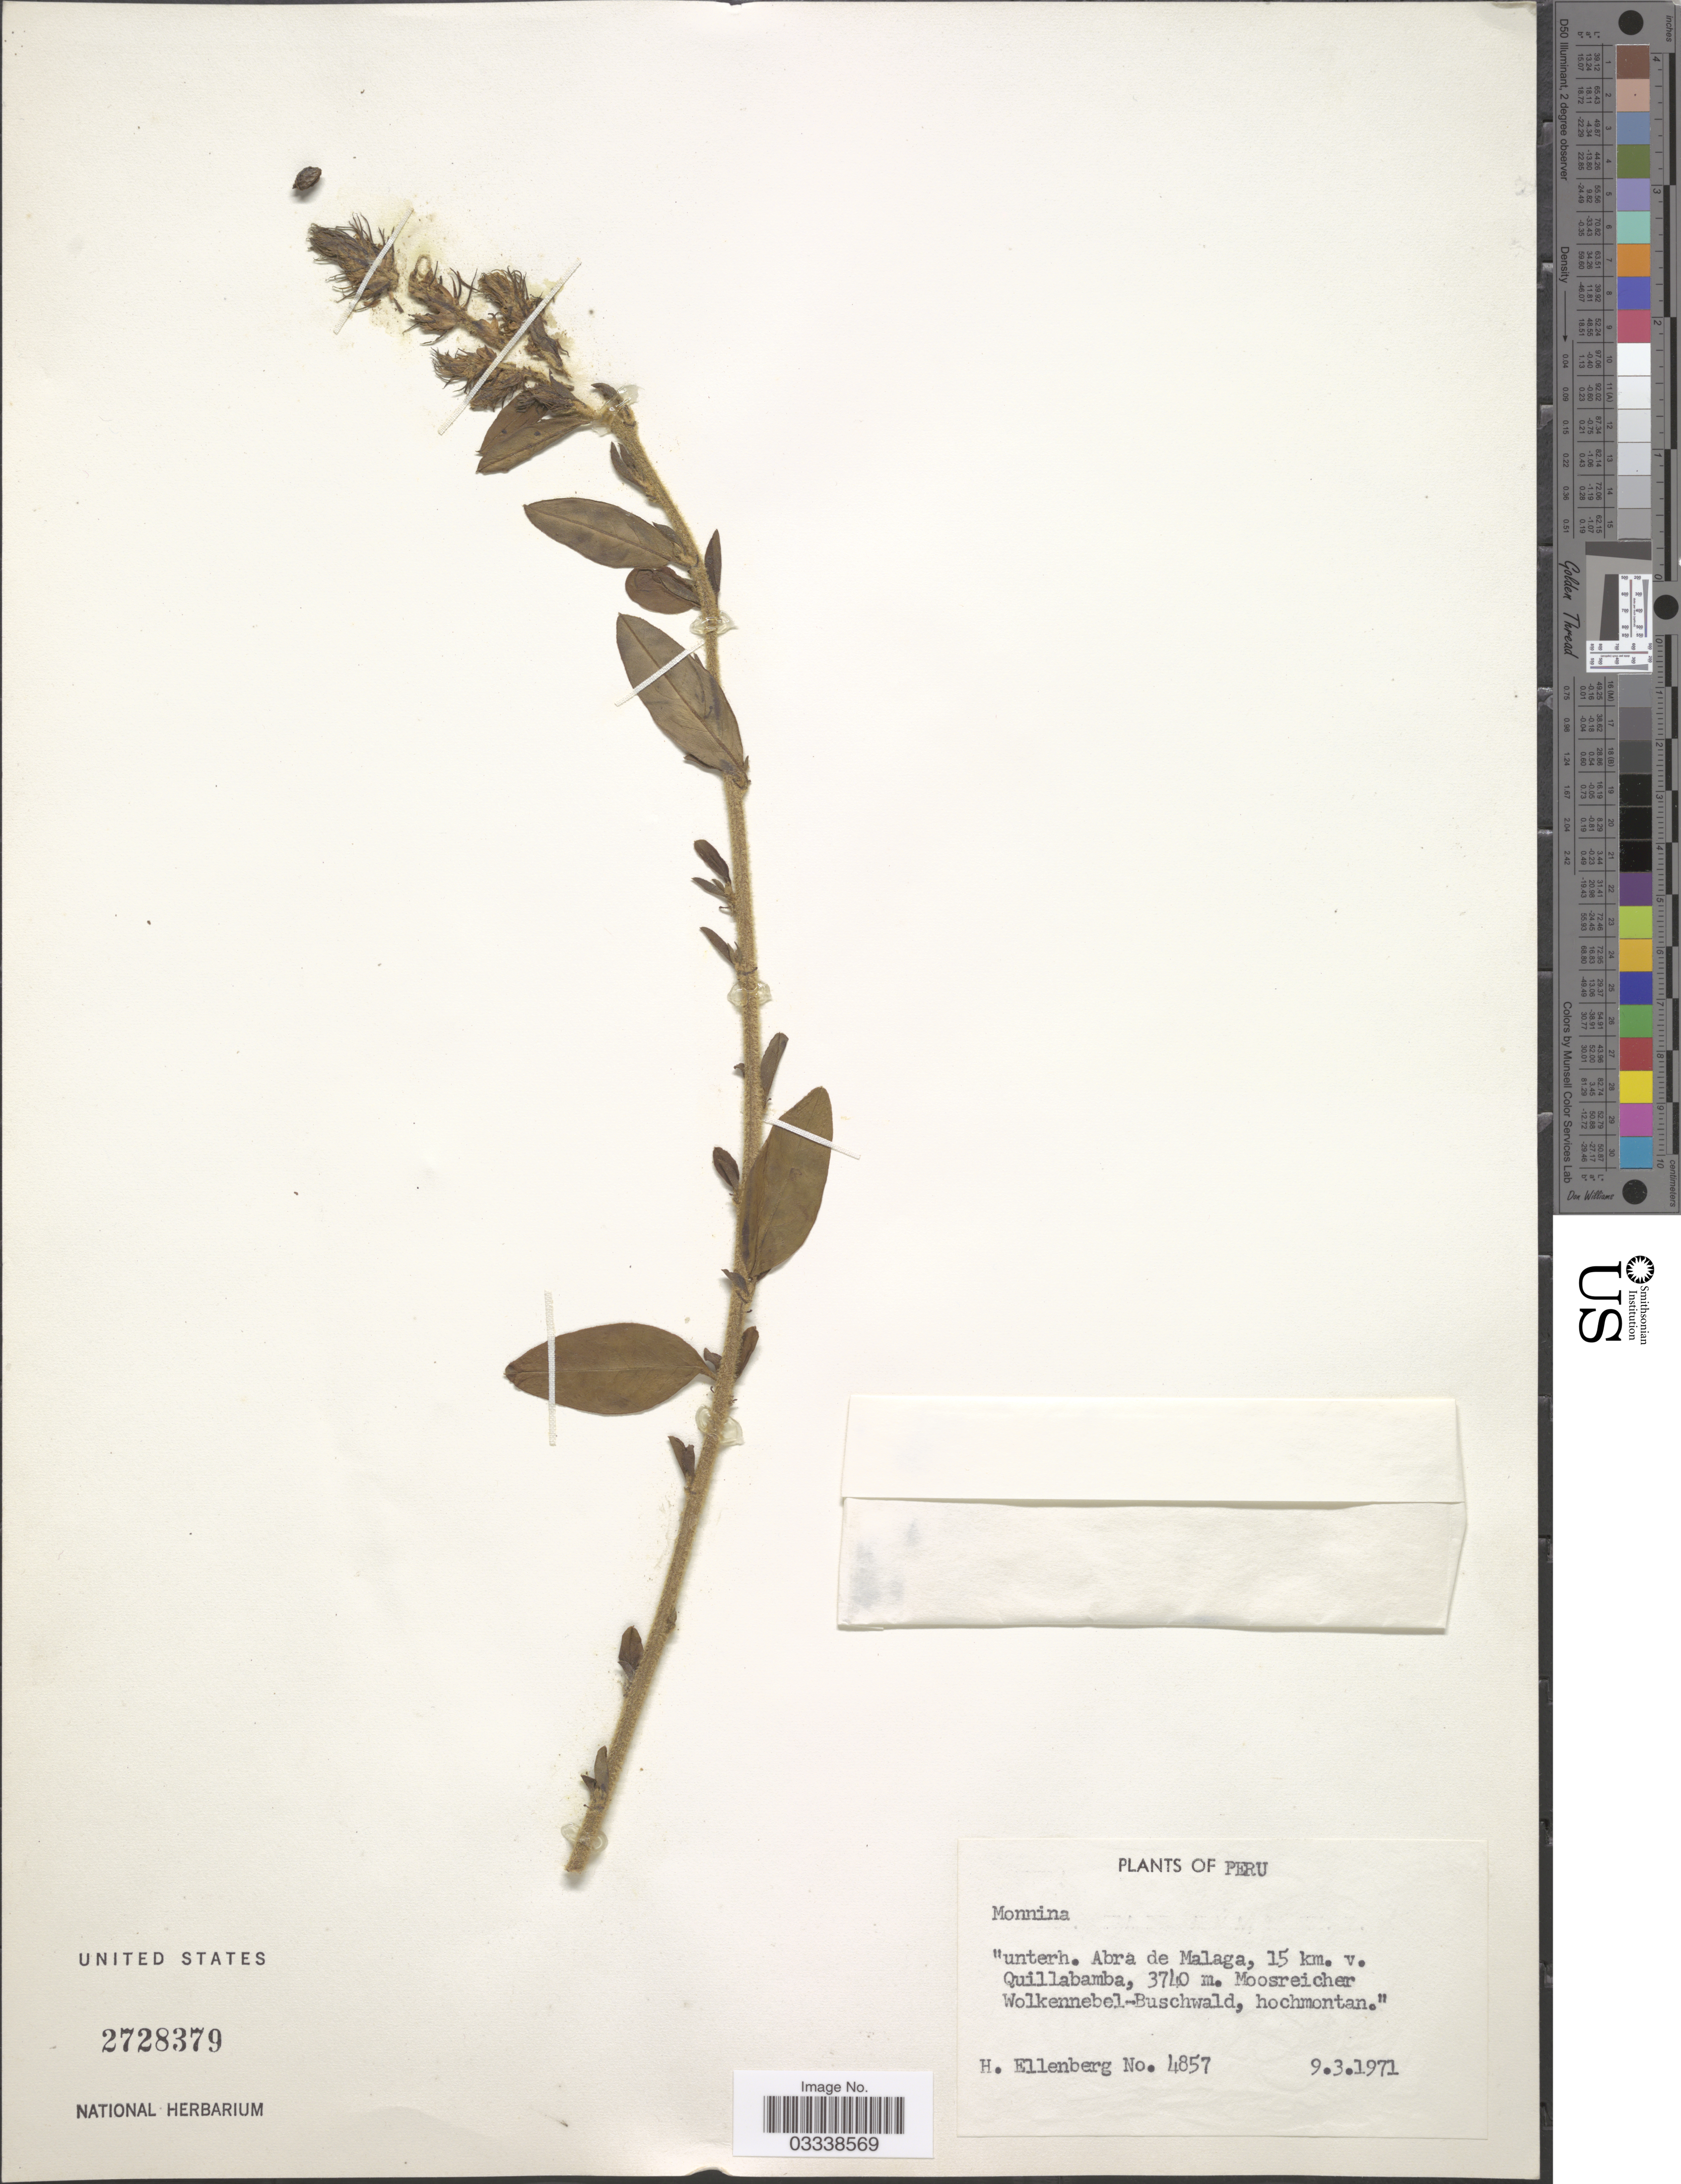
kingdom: Plantae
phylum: Tracheophyta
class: Magnoliopsida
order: Fabales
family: Polygalaceae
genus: Monnina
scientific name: Monnina sp.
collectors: H. Ellenberg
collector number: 4857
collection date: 1971-03-09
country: Peru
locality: Abra de Malaga, 15 km. v. Quillabamba.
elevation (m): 3740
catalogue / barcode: US 2728379